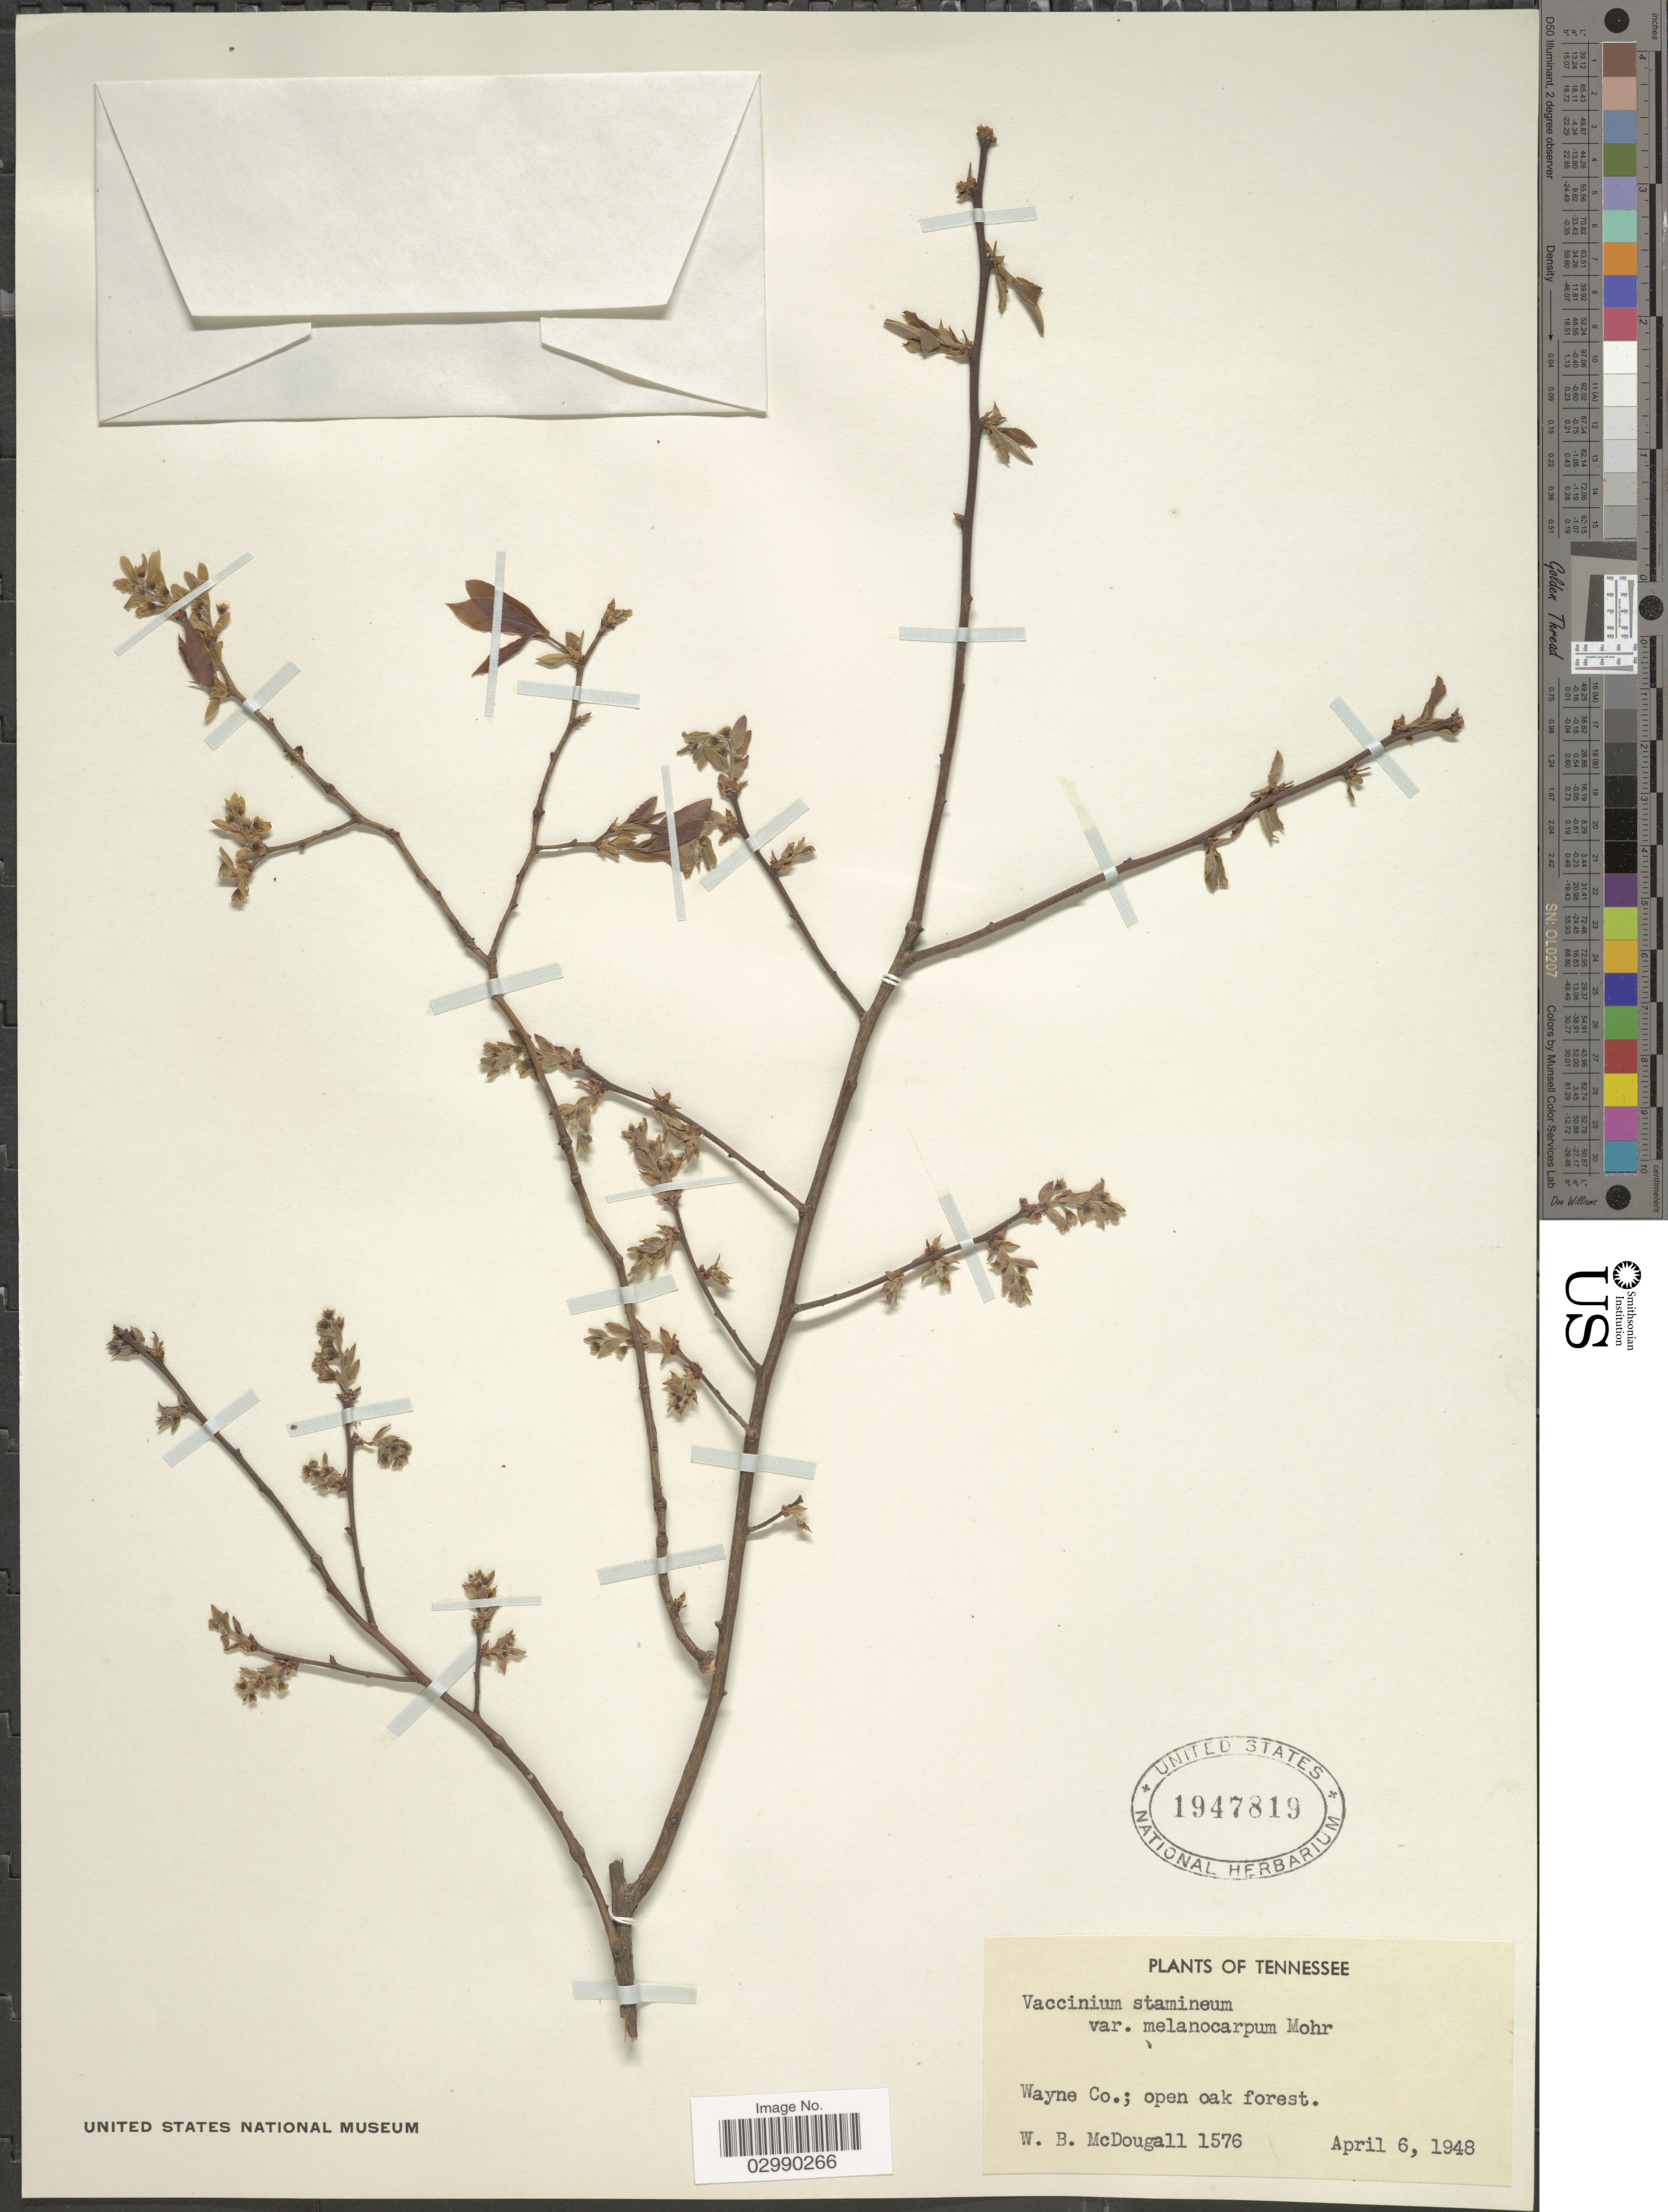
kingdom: Plantae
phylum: Tracheophyta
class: Magnoliopsida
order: Ericales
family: Ericaceae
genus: Vaccinium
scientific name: Vaccinium vacillans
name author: Kalm ex Torr.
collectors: W. B. McDougall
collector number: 1576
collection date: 1948-04-06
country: United States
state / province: Tennessee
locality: Wayne Co.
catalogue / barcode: US 1947819